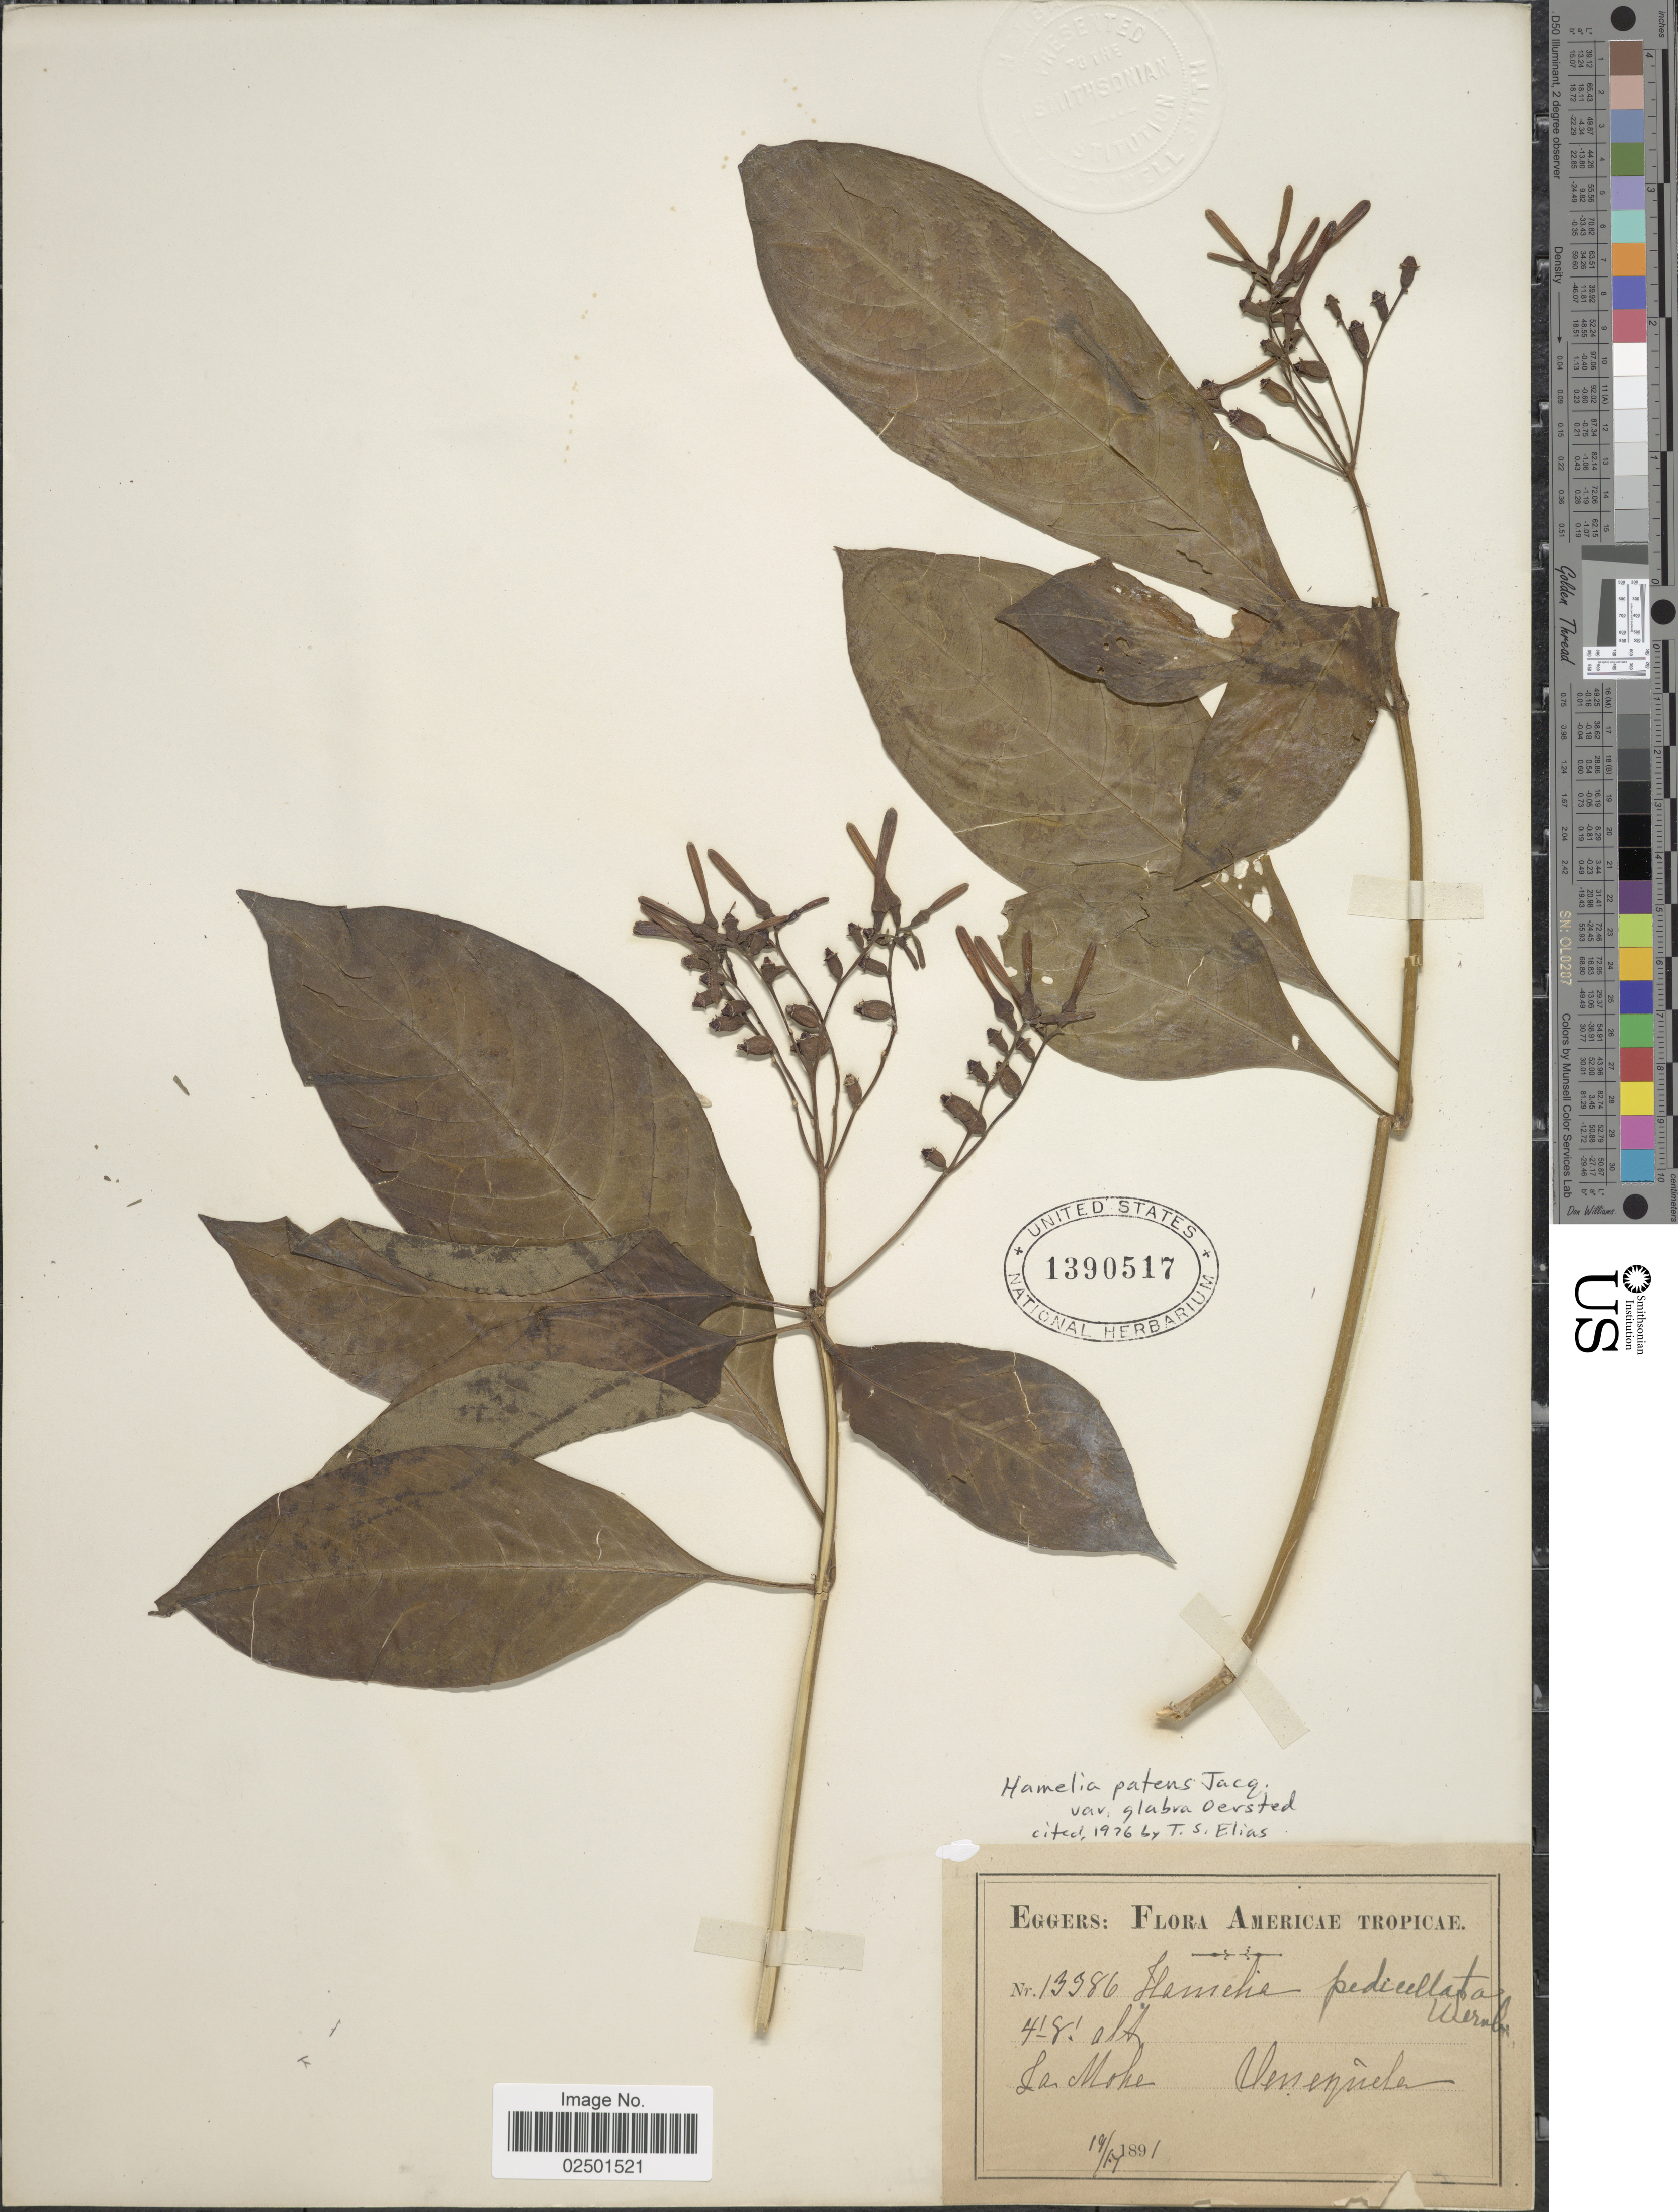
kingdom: Plantae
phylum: Tracheophyta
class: Magnoliopsida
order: Gentianales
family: Rubiaceae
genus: Hamelia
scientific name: Hamelia patens var. glabra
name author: Oerst.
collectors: -. Eggers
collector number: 13986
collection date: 1891-11-19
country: Venezuela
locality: Americae Tropicae. La Moke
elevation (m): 1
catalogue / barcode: US 1390517